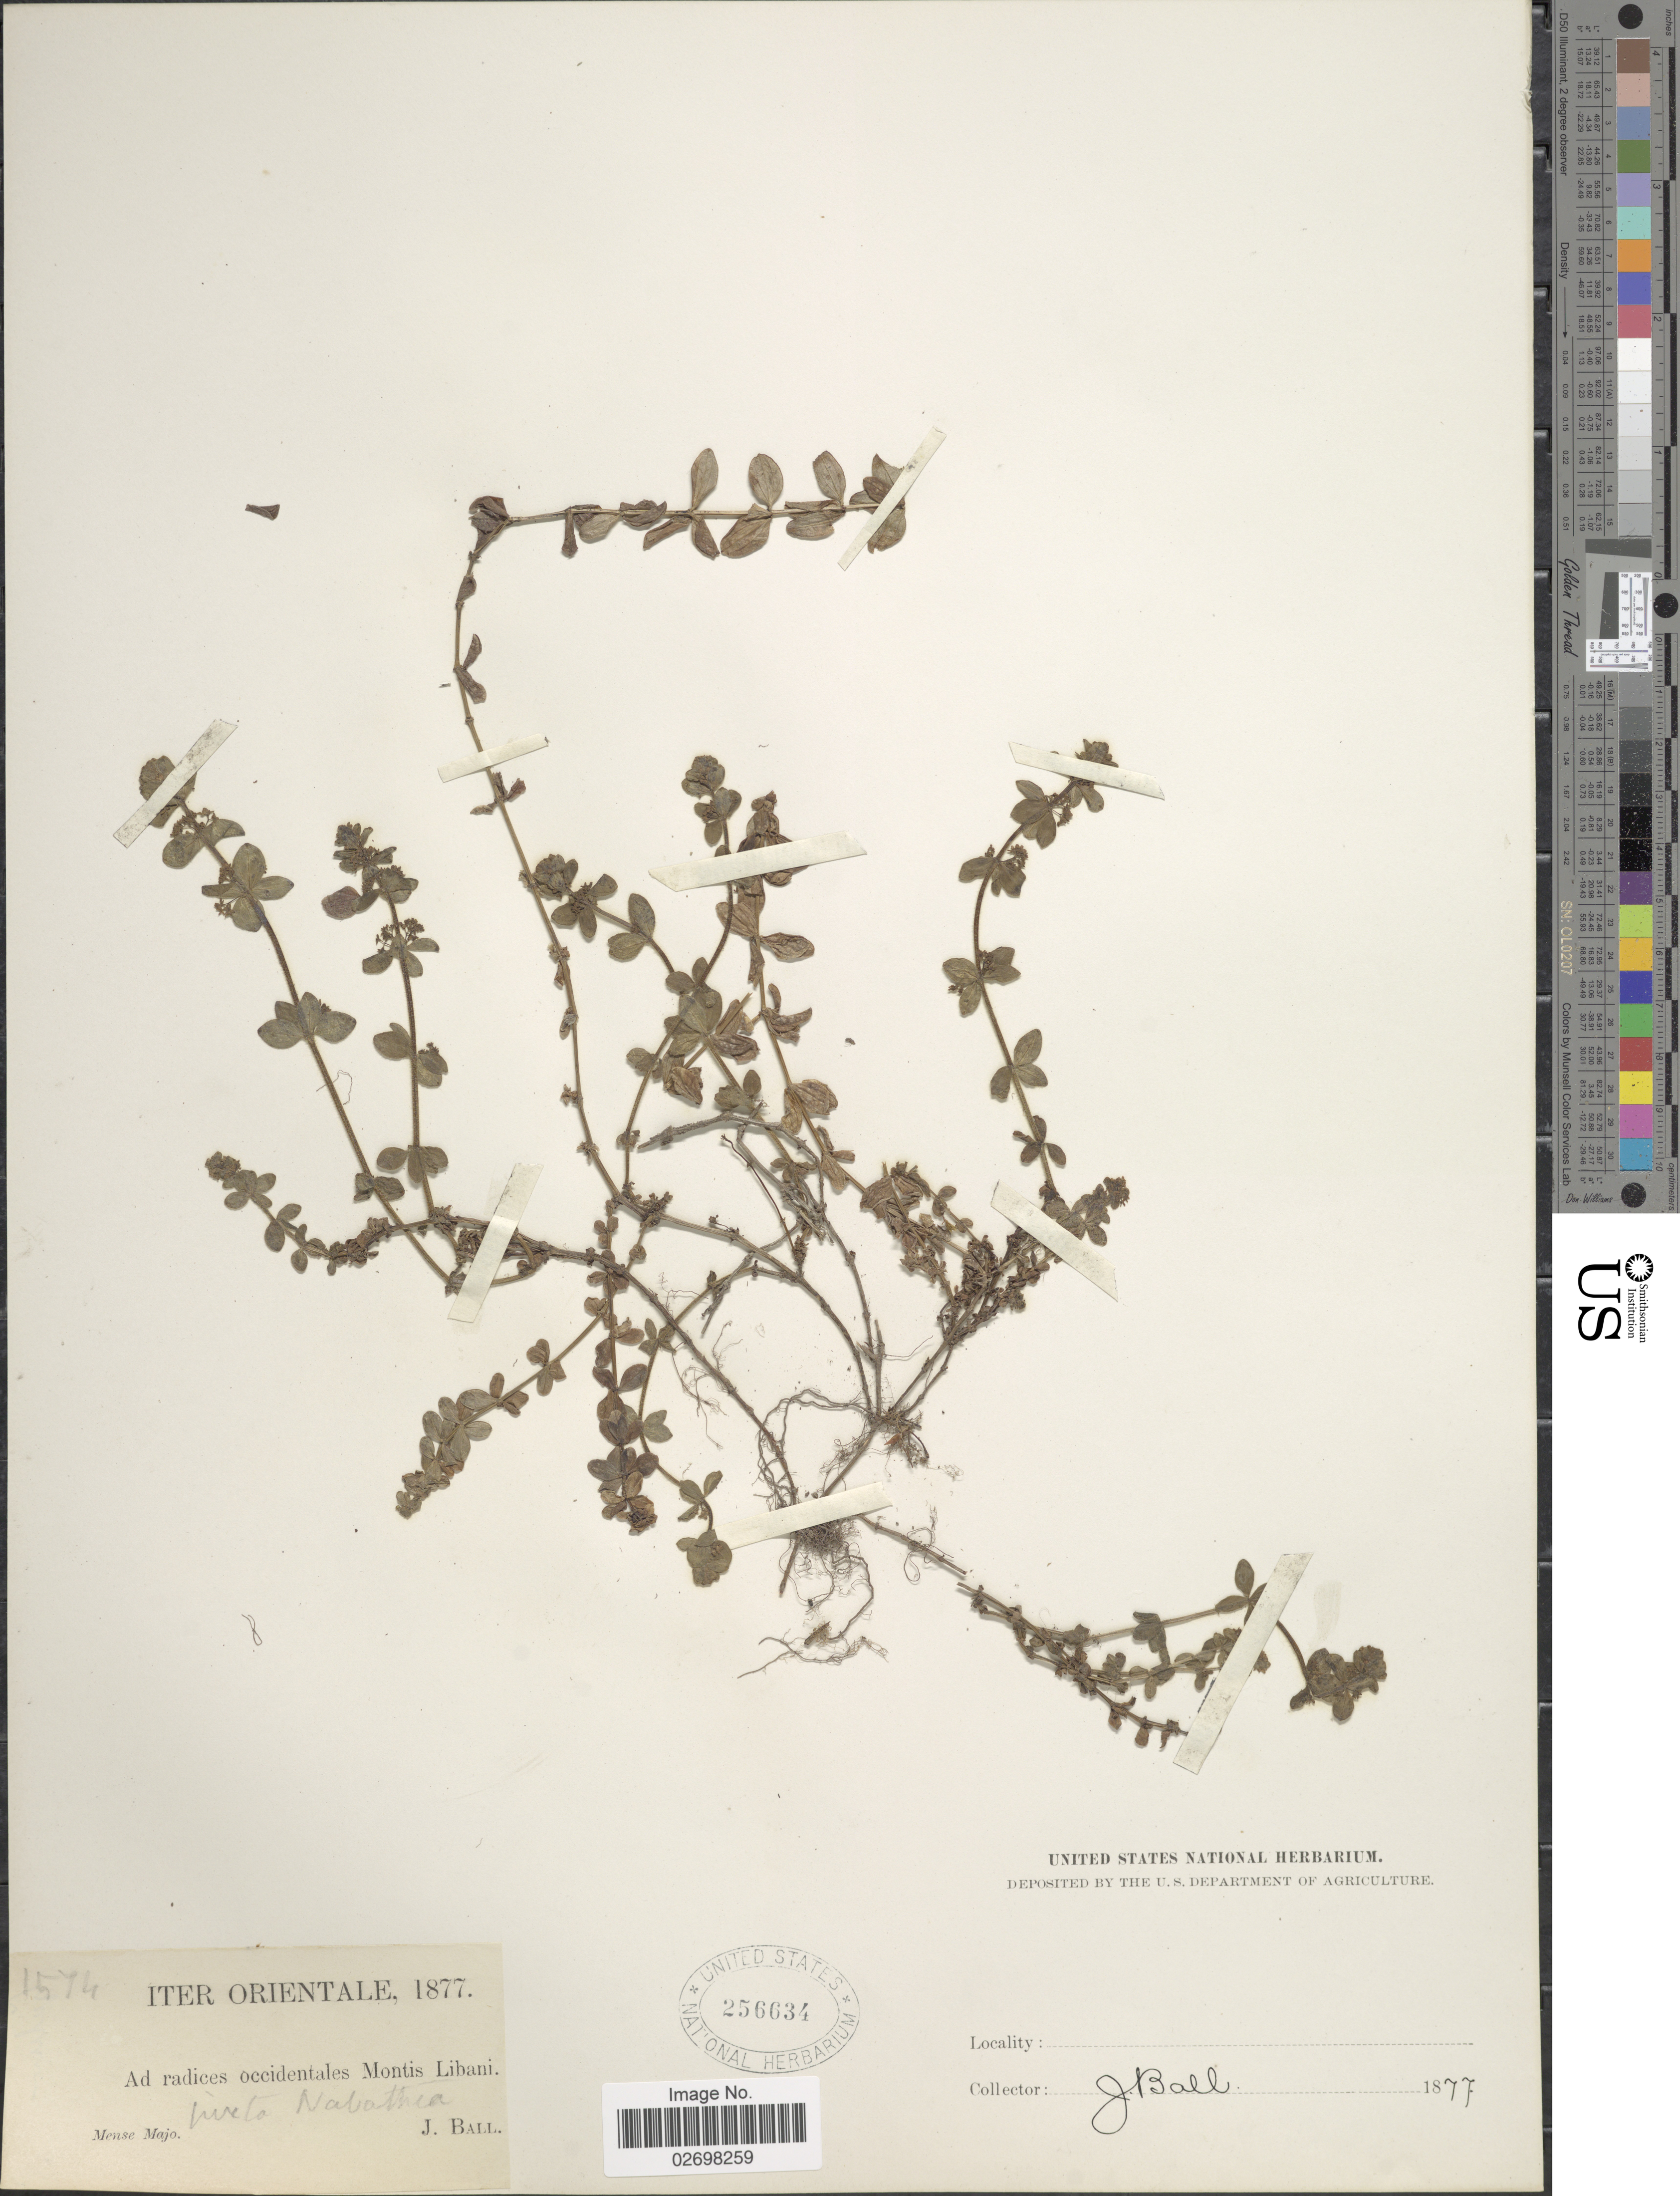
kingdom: Plantae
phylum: Tracheophyta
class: Magnoliopsida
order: Gentianales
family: Rubiaceae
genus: Galium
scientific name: Galium sp.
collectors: J. Ball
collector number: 1574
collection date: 1877-05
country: Lebanon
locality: Iter Orientale, Ad radices occidentales Montis Libani. West Nabathea.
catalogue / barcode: US 256634